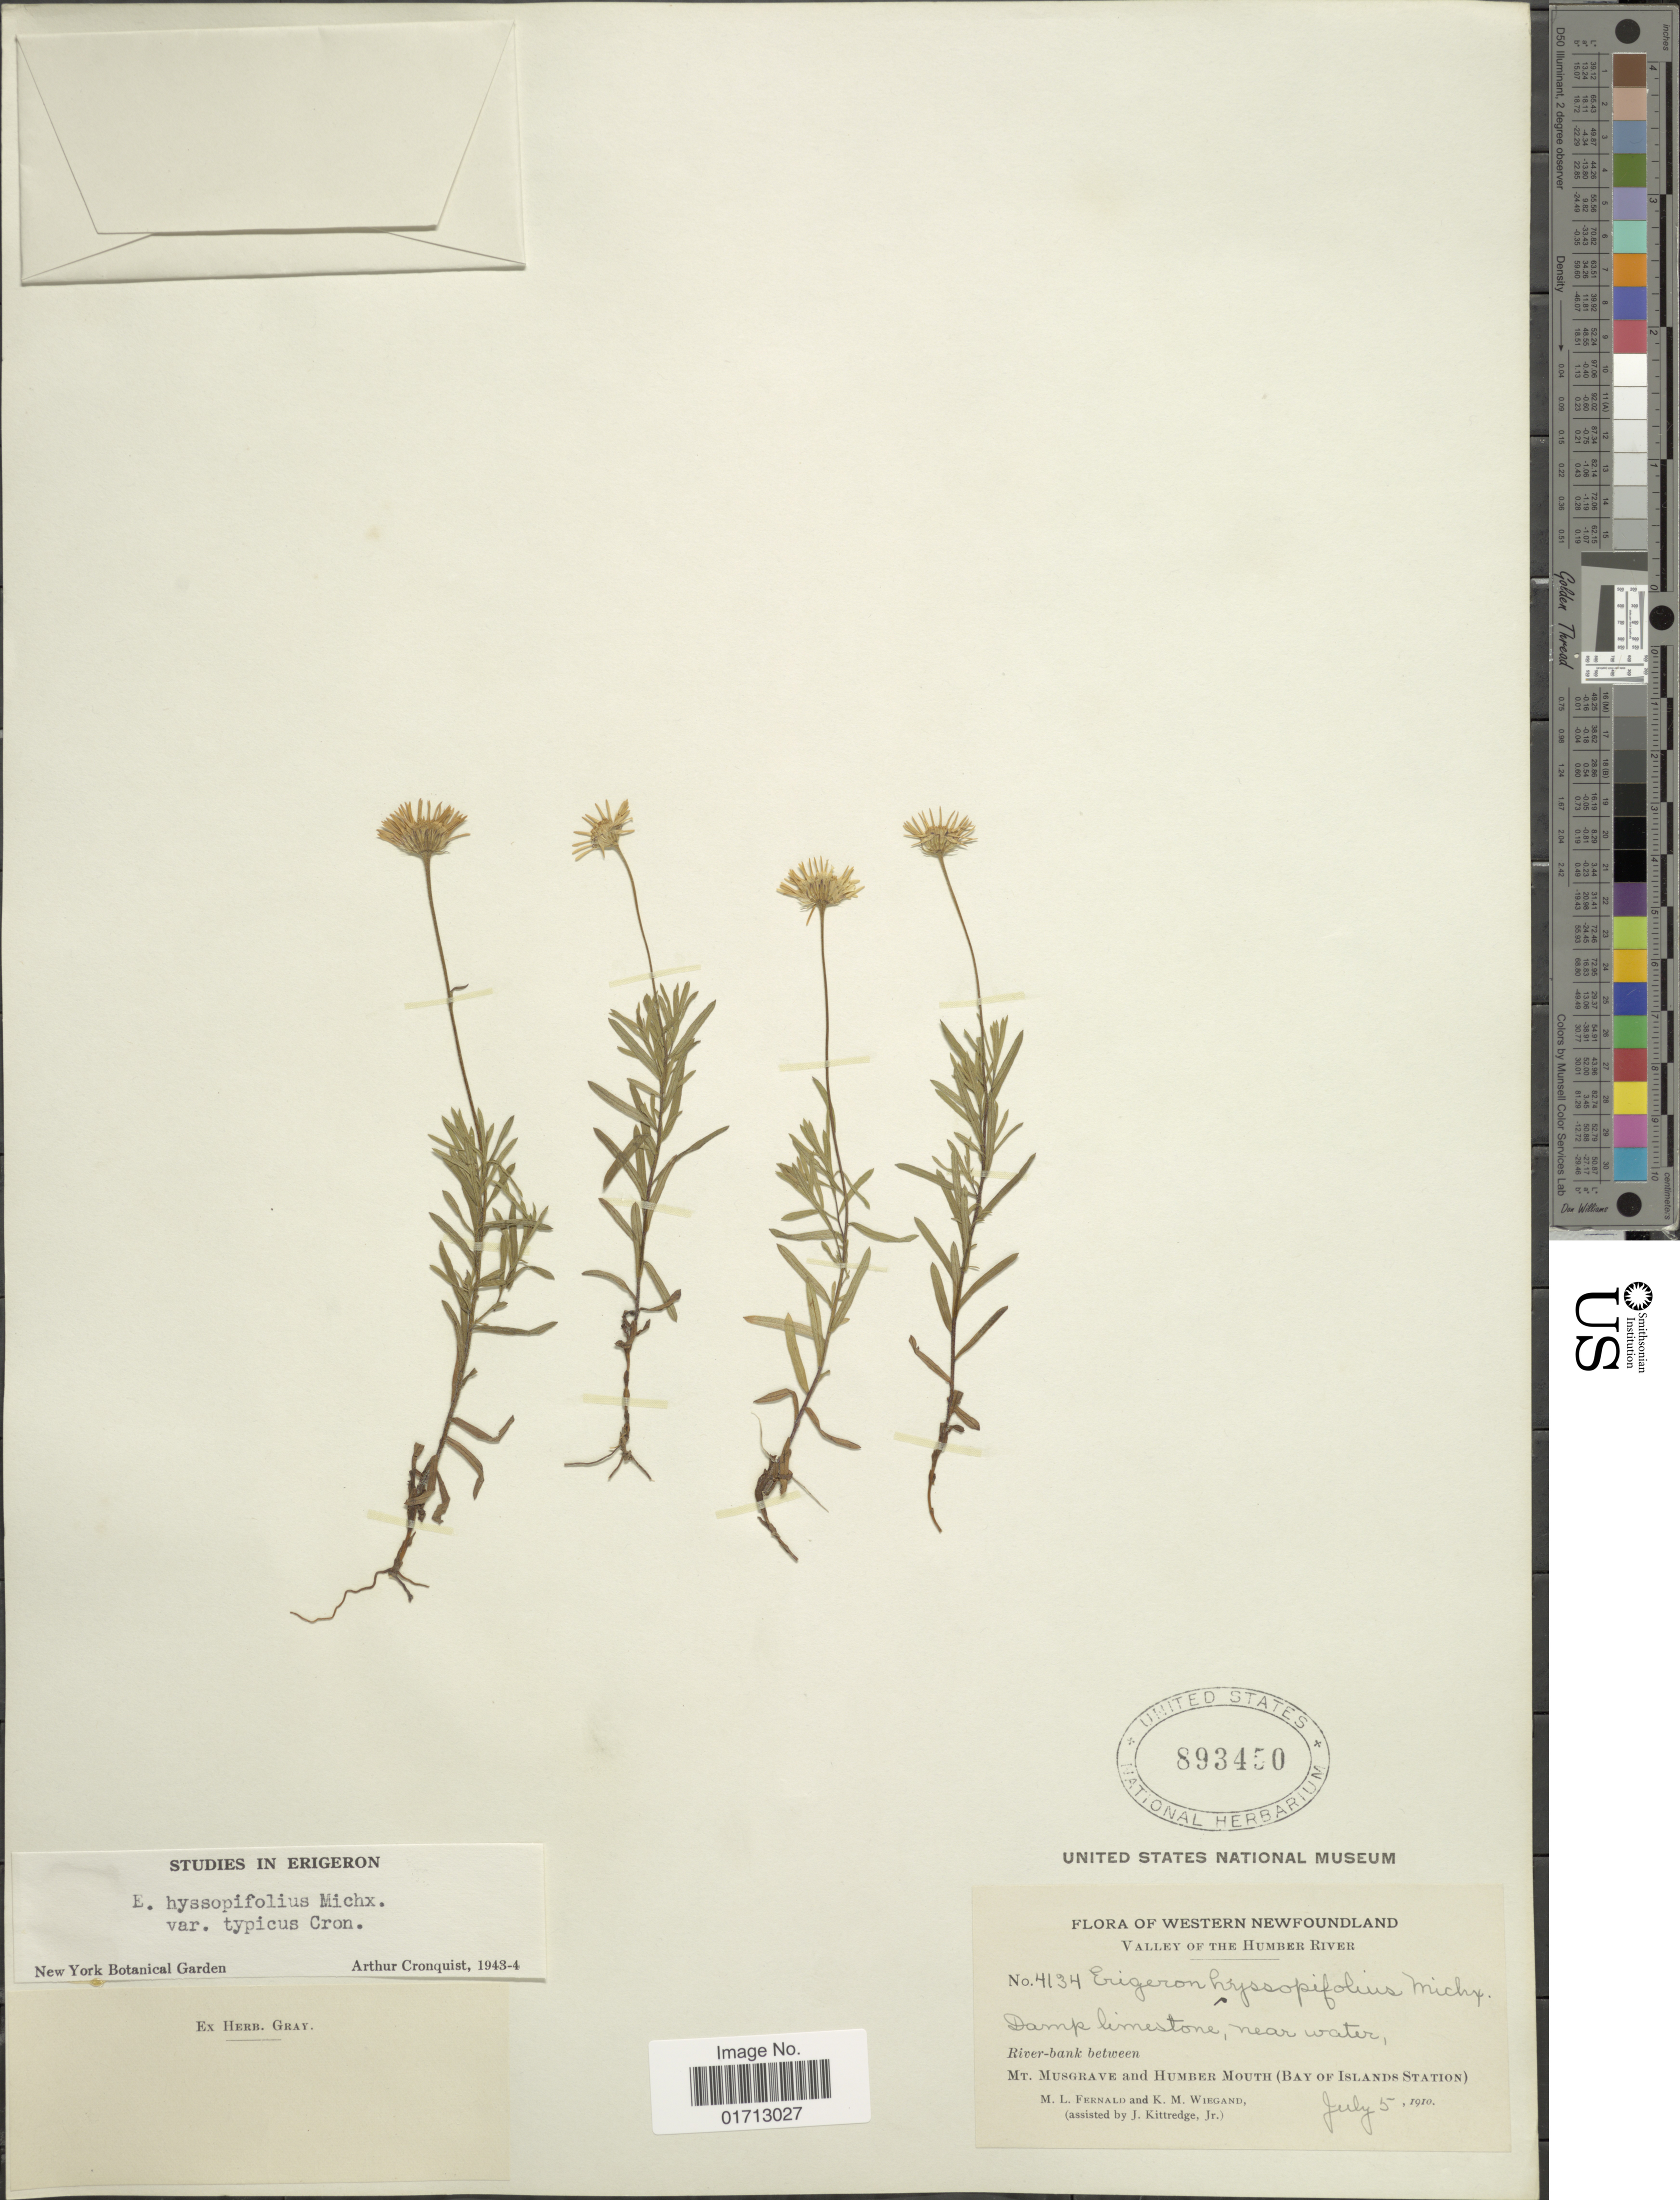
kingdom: Plantae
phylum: Tracheophyta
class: Magnoliopsida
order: Asterales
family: Asteraceae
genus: Erigeron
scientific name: Erigeron hyssopifolius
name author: Michx.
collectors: M. L. Fernald, K. M. Wiegand & J. Kittredge Jr.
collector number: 4134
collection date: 1910-07-05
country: Canada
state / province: Newfoundland and Labrador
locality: Valley of the Humber River, river-bank between Mt. Musgrave and Humber Mouth (Bay of Islands Station).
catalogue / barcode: US 893450